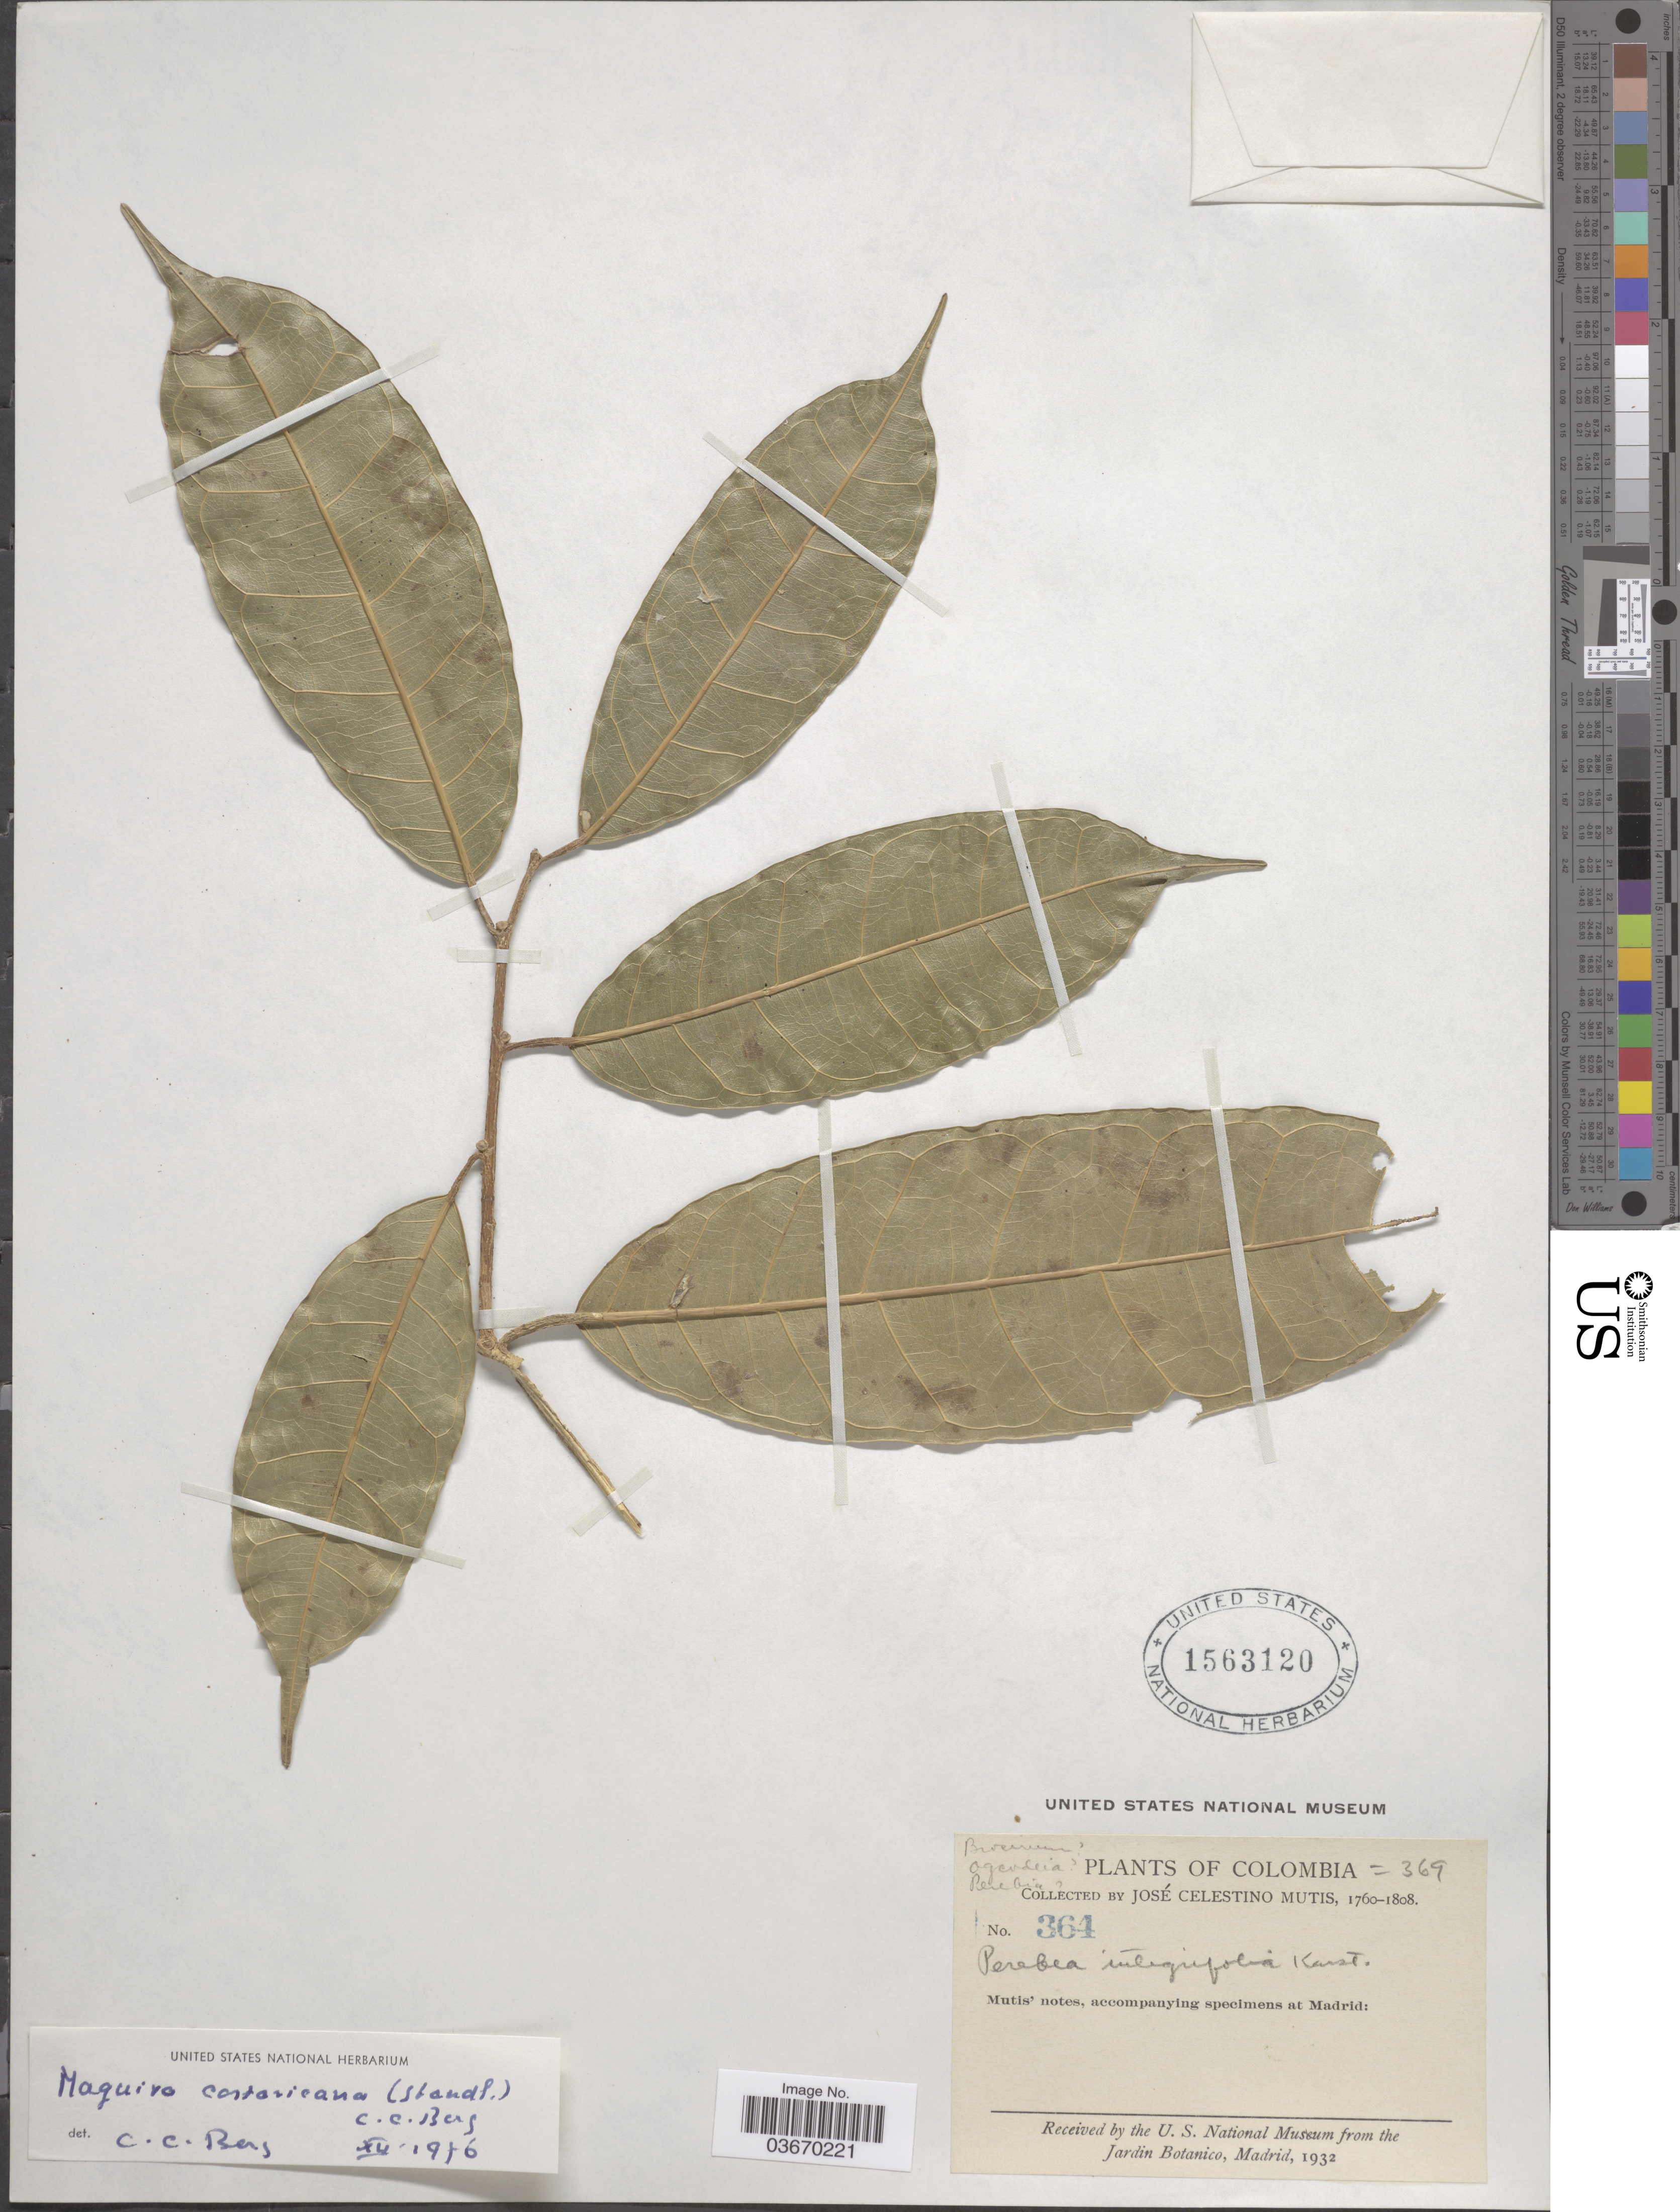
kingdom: Plantae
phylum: Tracheophyta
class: Magnoliopsida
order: Rosales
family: Moraceae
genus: Maquira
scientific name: Maquira costaricana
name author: (Standl.) C.C. Berg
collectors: J. C. B. Mutis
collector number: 364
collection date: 1760/1808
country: Colombia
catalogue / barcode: US 1563120